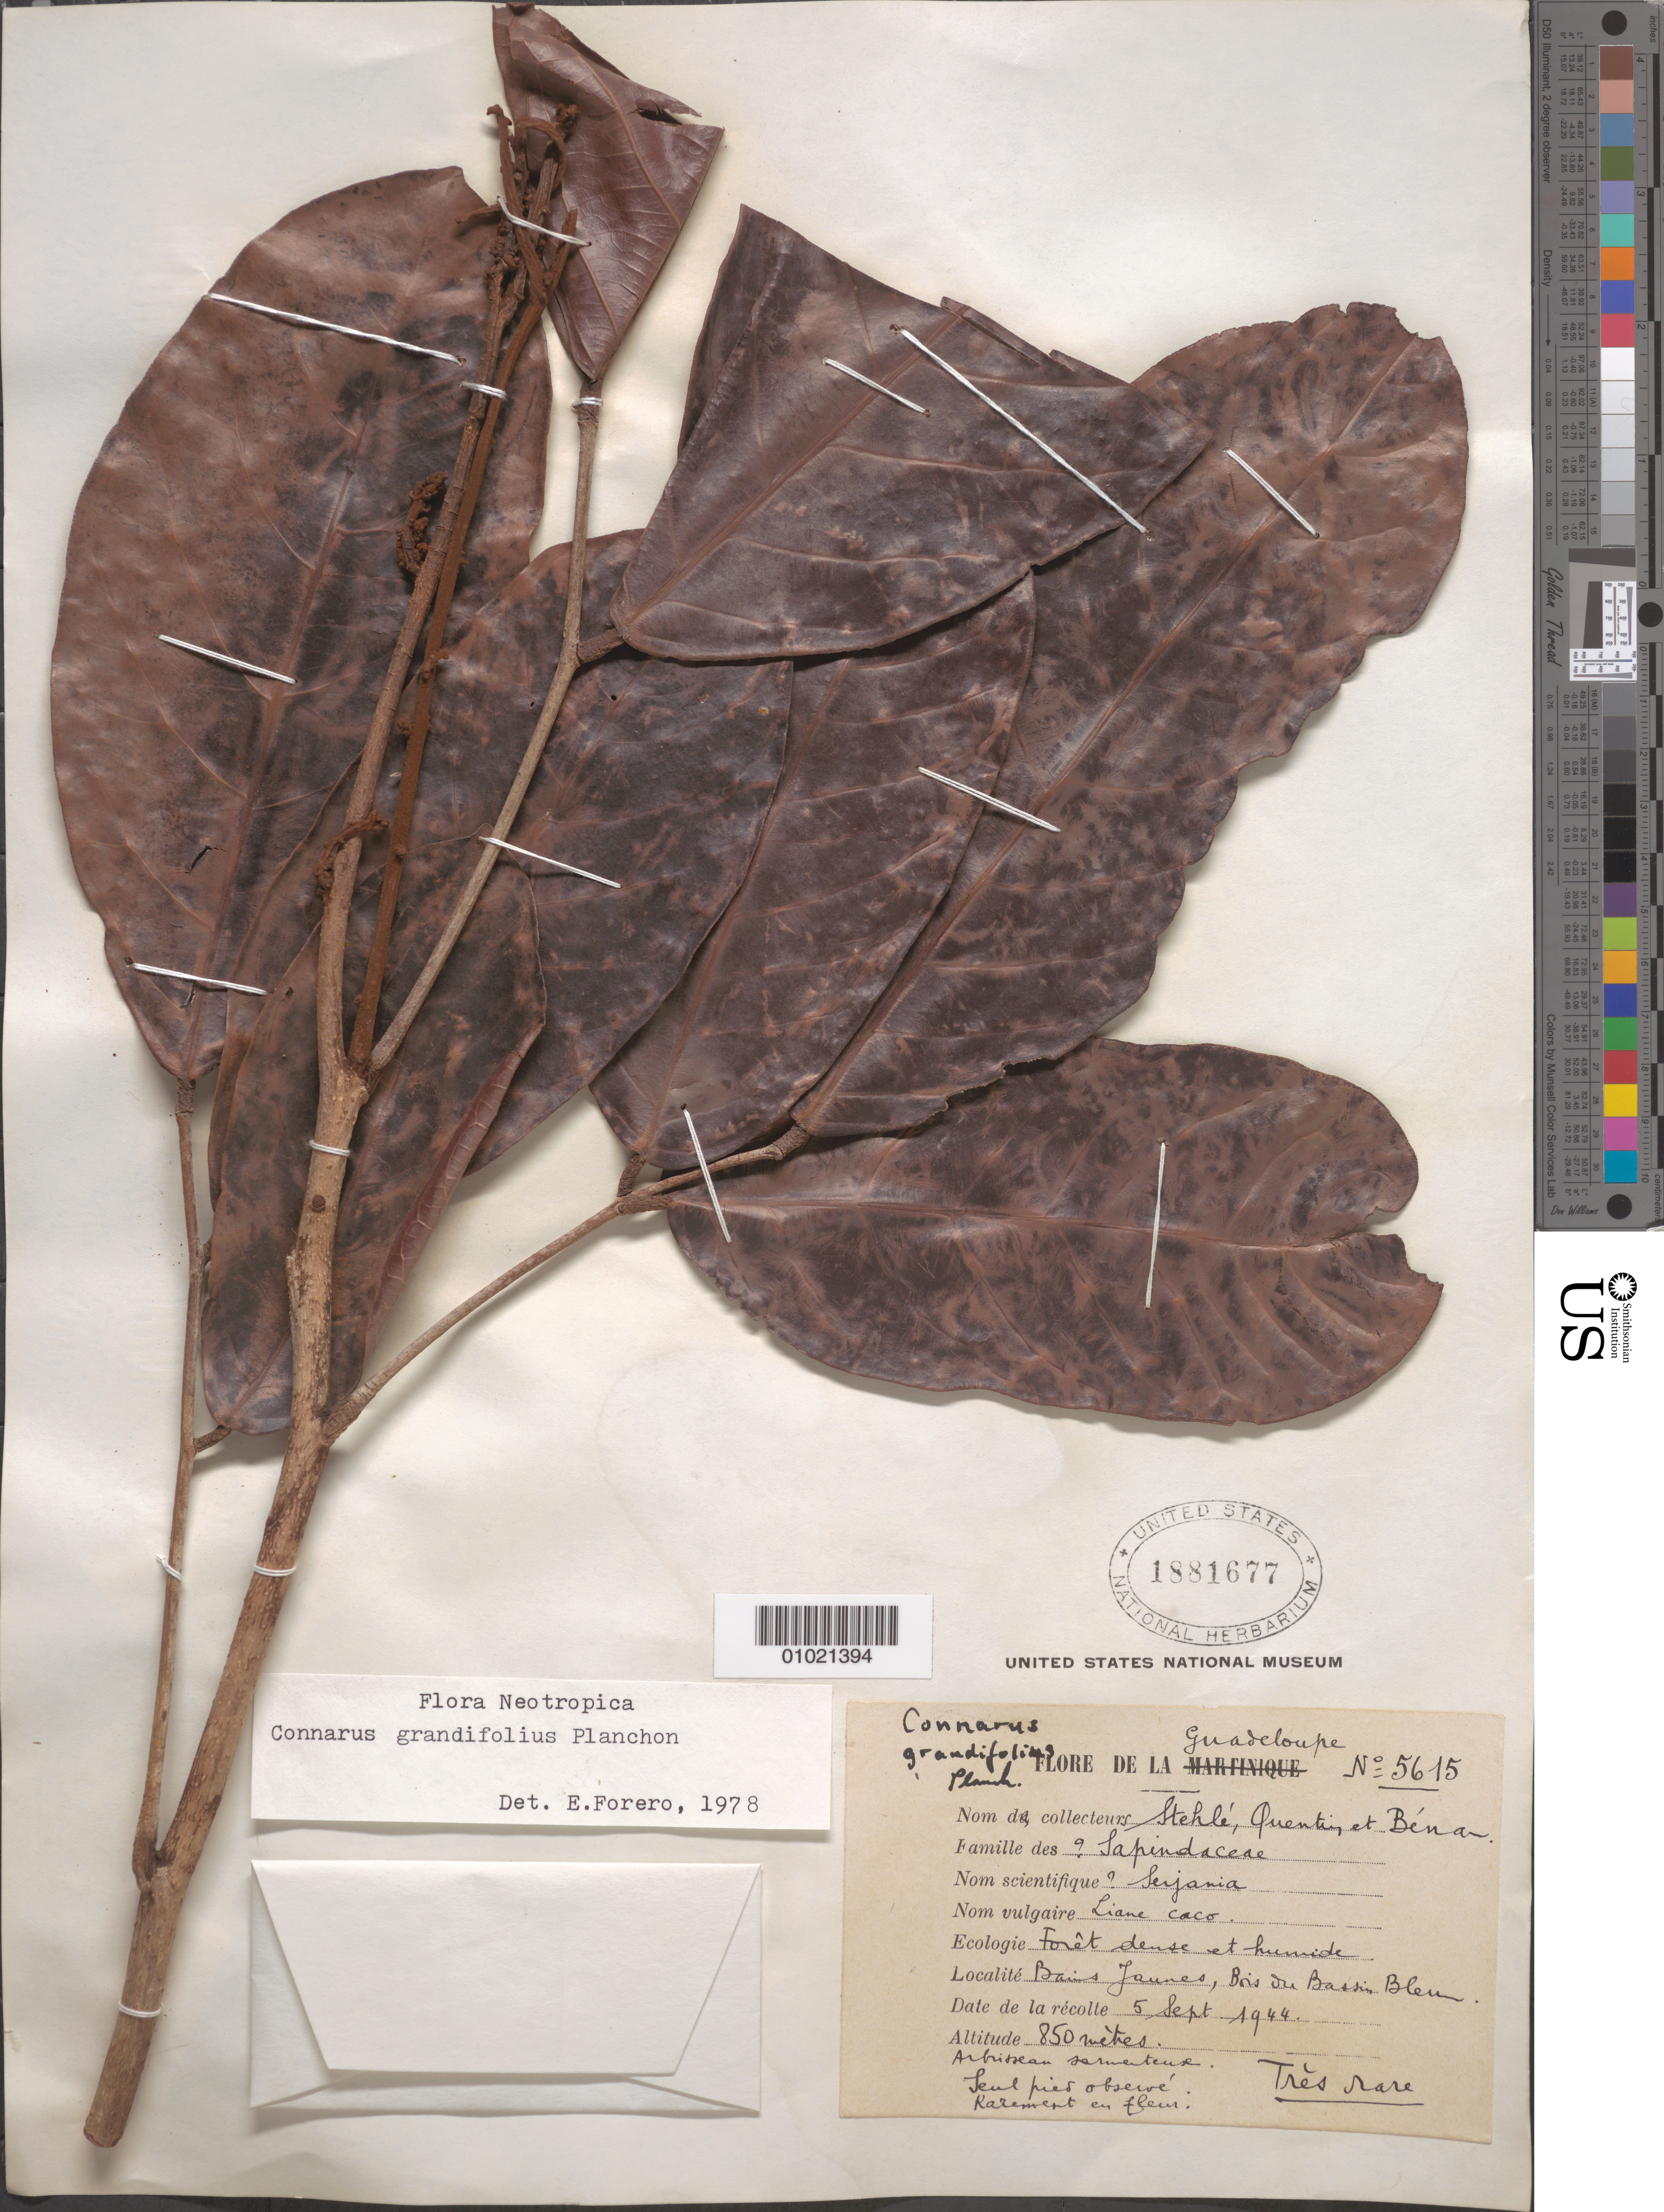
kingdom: Plantae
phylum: Tracheophyta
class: Magnoliopsida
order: Oxalidales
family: Connaraceae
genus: Connarus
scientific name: Connarus grandifolius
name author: Planch.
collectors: H. Stehlé, R. Quentin & R. Béna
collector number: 5615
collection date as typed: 05 Sep 1944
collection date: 1944-09-05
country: Guadeloupe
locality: Foret deuse et humide. Baus Jaunes, Bris su Basin Bleu.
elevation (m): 850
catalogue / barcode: US 1881677